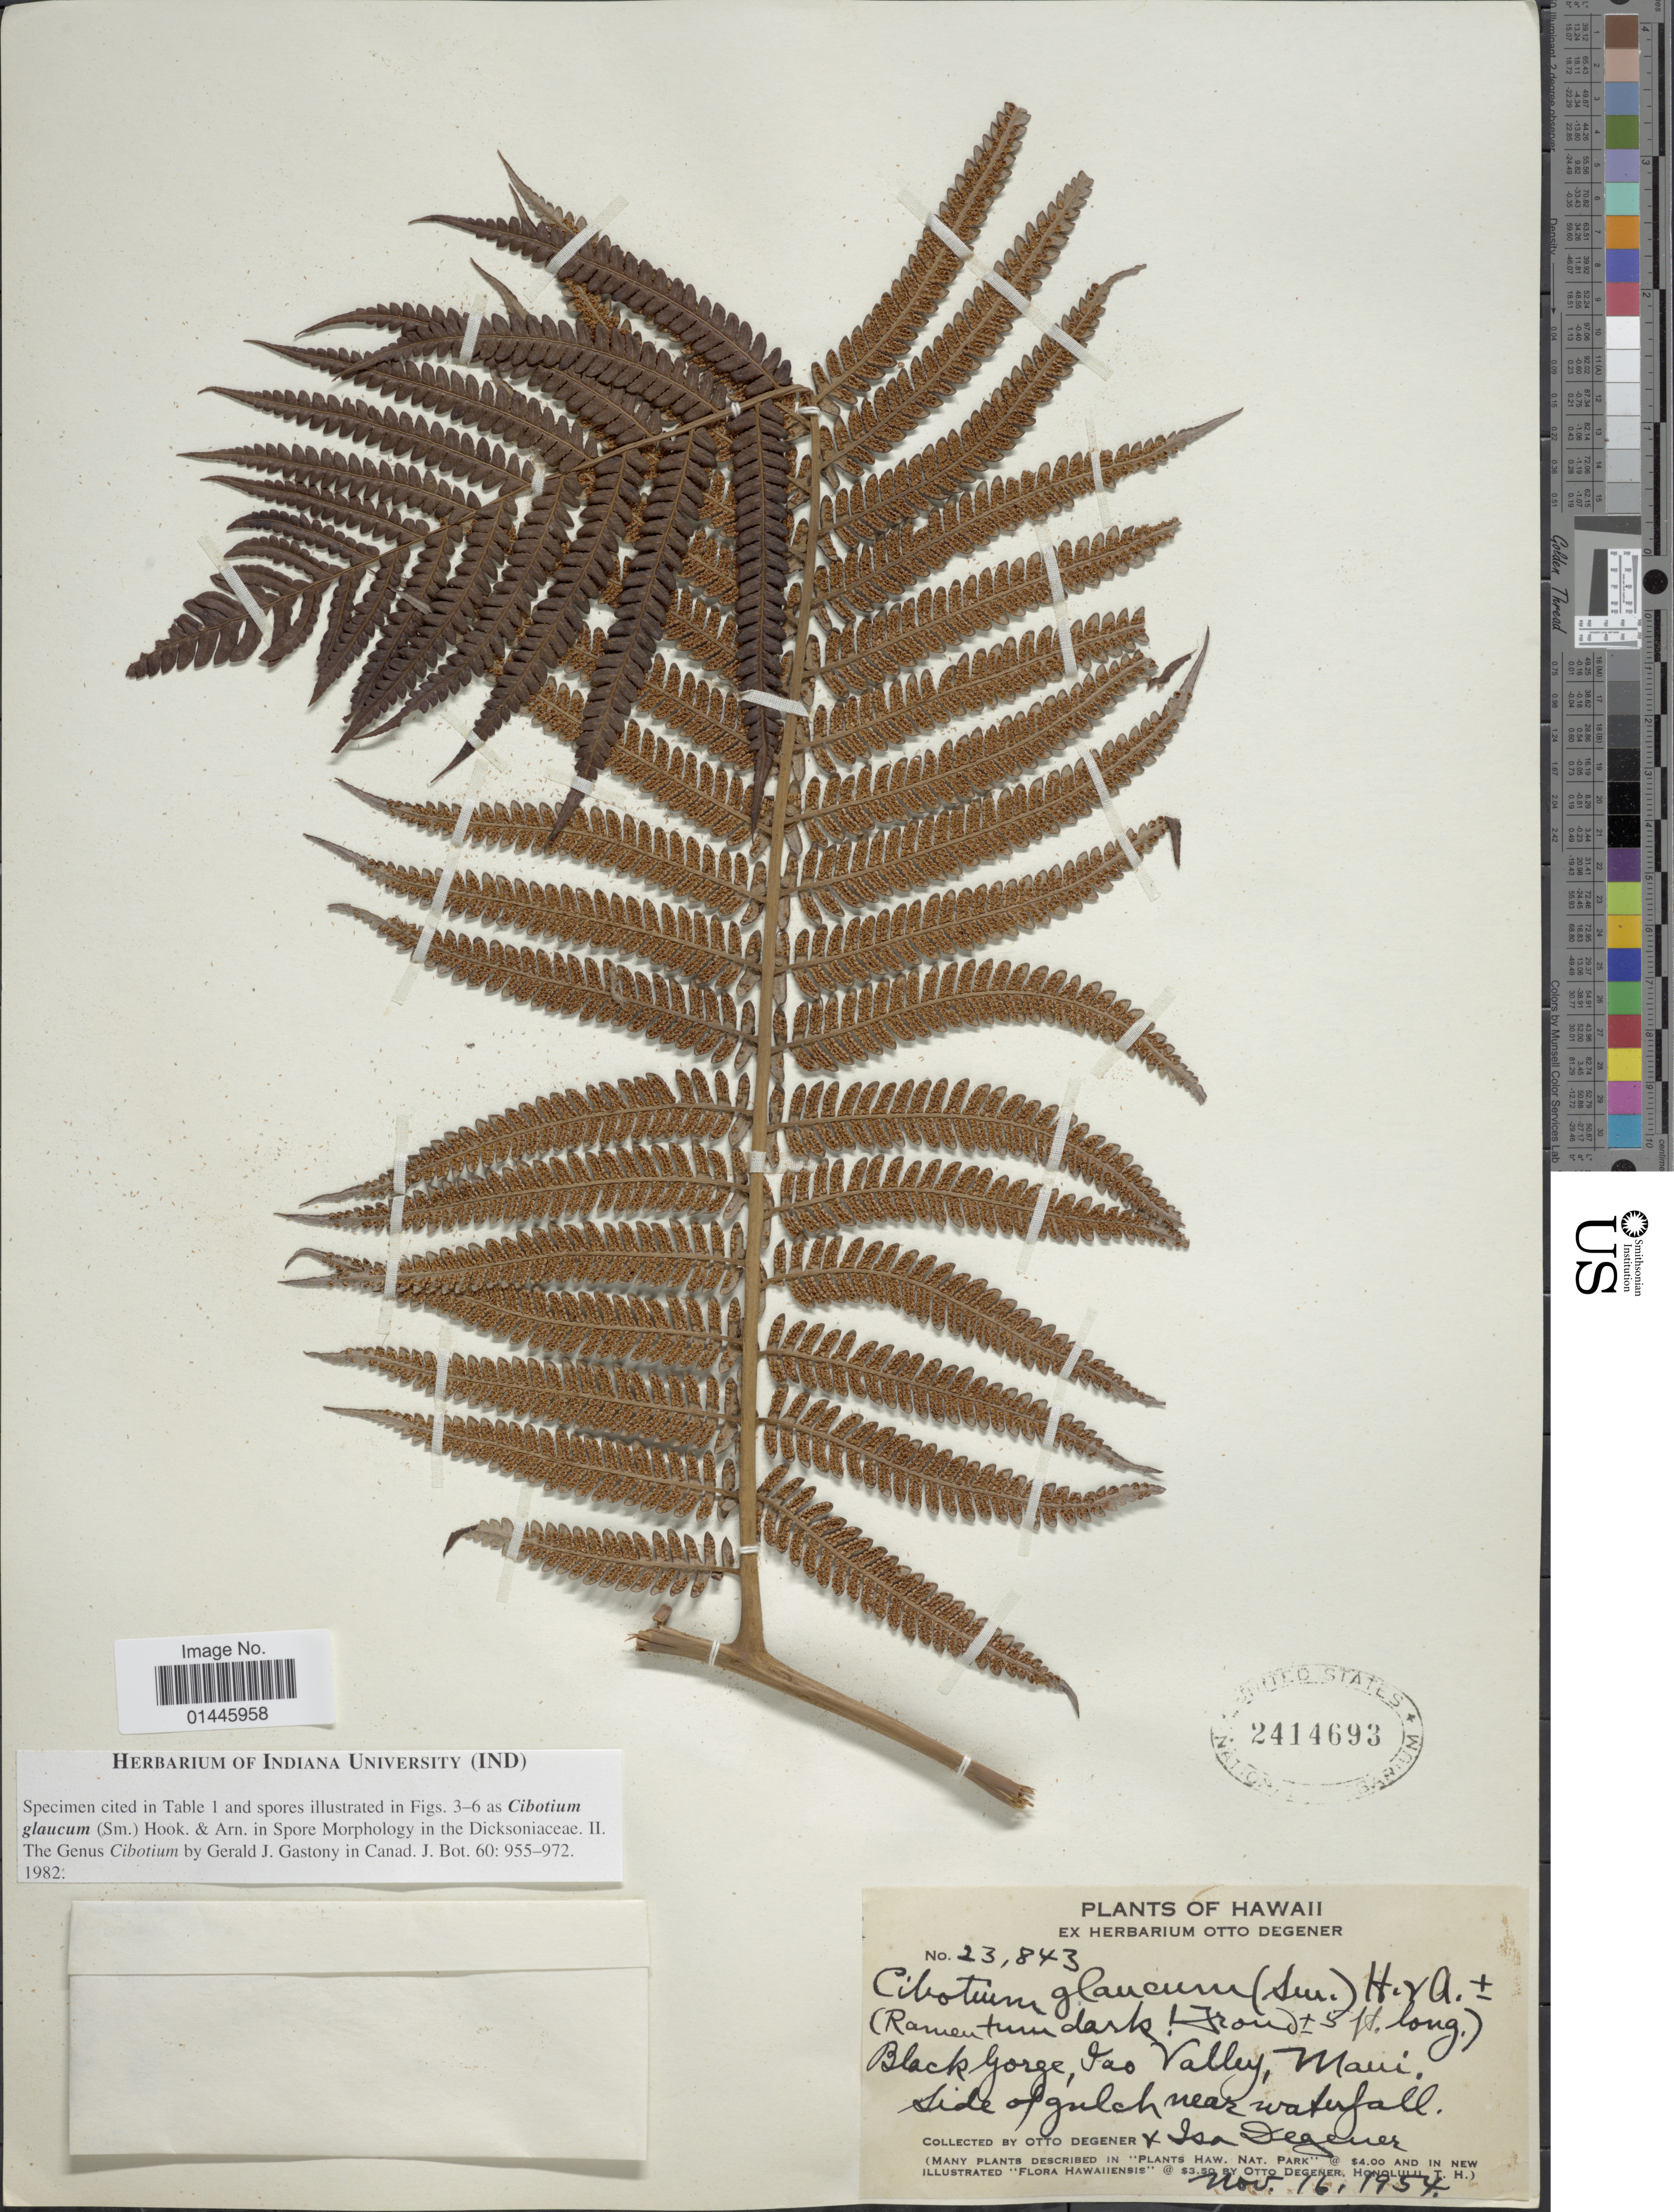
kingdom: Plantae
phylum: Tracheophyta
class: Polypodiopsida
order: Cyatheales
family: Cibotiaceae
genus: Cibotium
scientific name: Cibotium glaucum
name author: (Sm.) Hook. & Arn.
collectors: O. Degener & I. Degener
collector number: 23843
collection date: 1954-11-16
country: United States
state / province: Hawaii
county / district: Maui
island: Maui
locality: Black Gorge, Iao Valley, side of gulch near waterfall.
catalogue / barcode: US 2414693